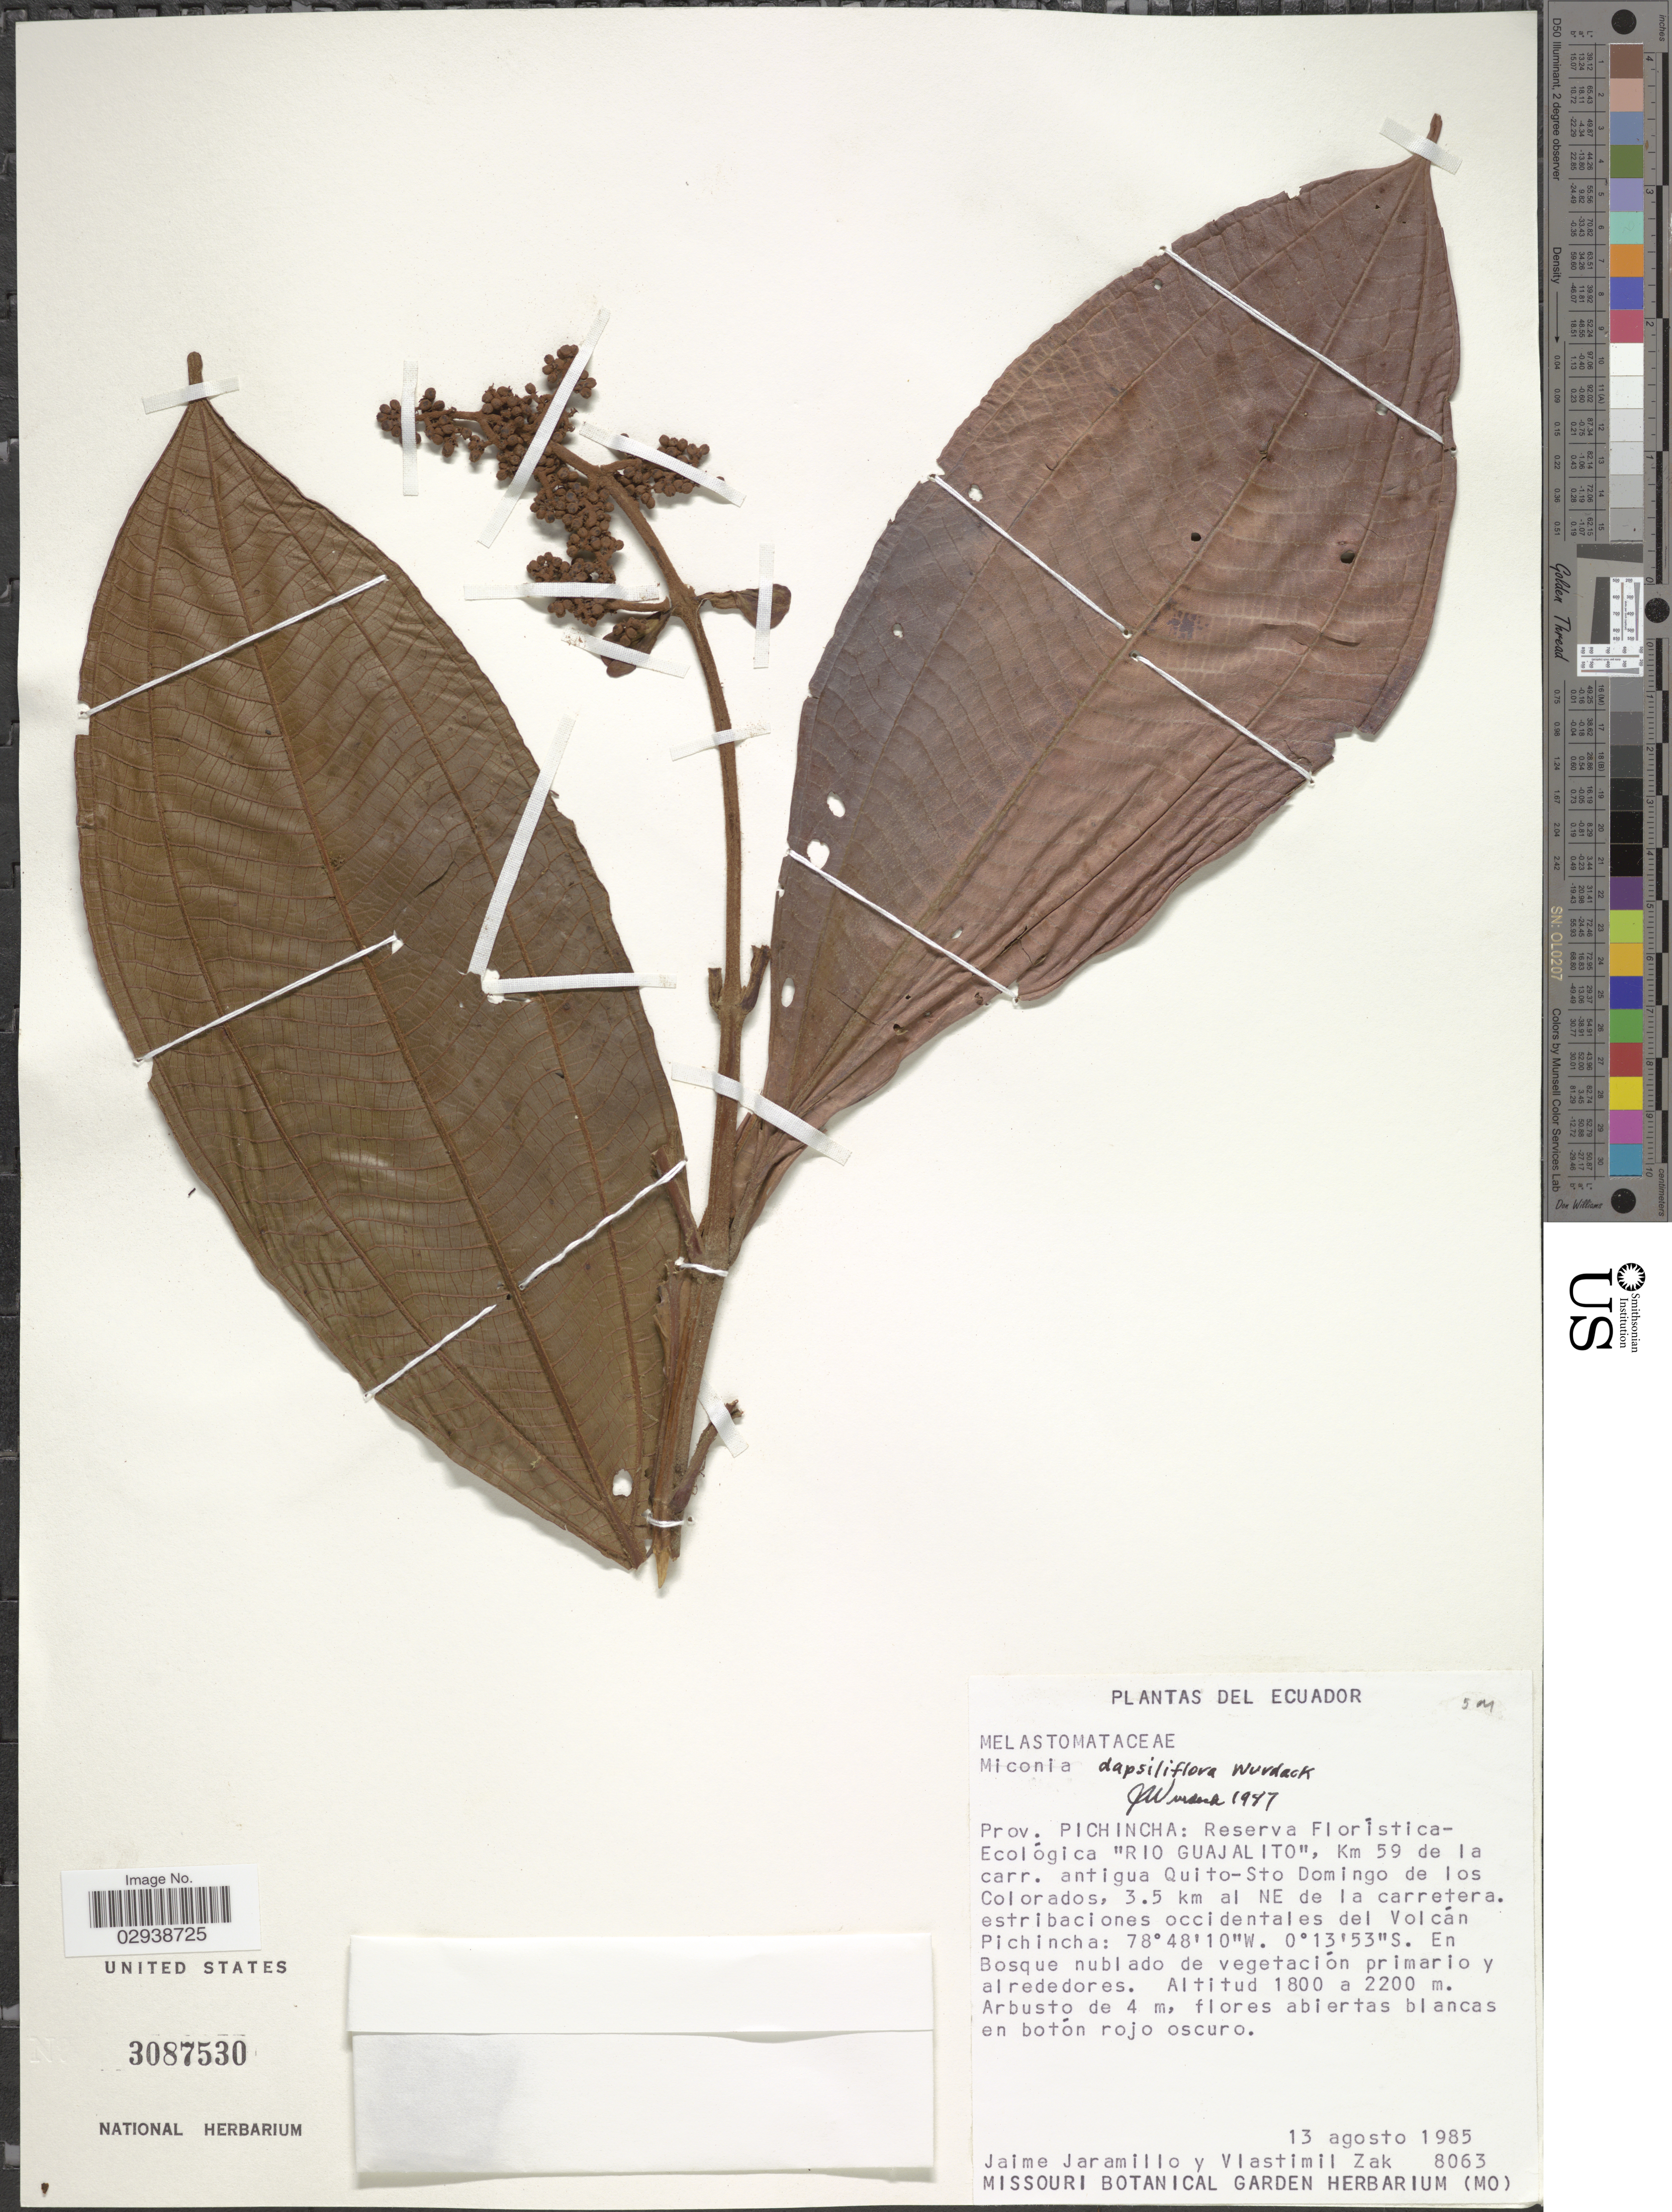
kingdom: Plantae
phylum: Tracheophyta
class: Magnoliopsida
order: Myrtales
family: Melastomataceae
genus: Miconia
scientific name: Miconia dapsiliflora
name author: Wurdack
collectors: J. Jaramillo & V. Zak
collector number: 8063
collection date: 1985-08-13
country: Ecuador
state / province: Pichincha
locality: Reserva Floristica Ecológica "Rio Guajalito", Km 59 de la carr. antigua Quito-Sto Domingo de los Colorados, 3.5 km al NE de la carretera, estribaciones occidentales del Volcán Pichincha.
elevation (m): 1800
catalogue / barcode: US 3087530